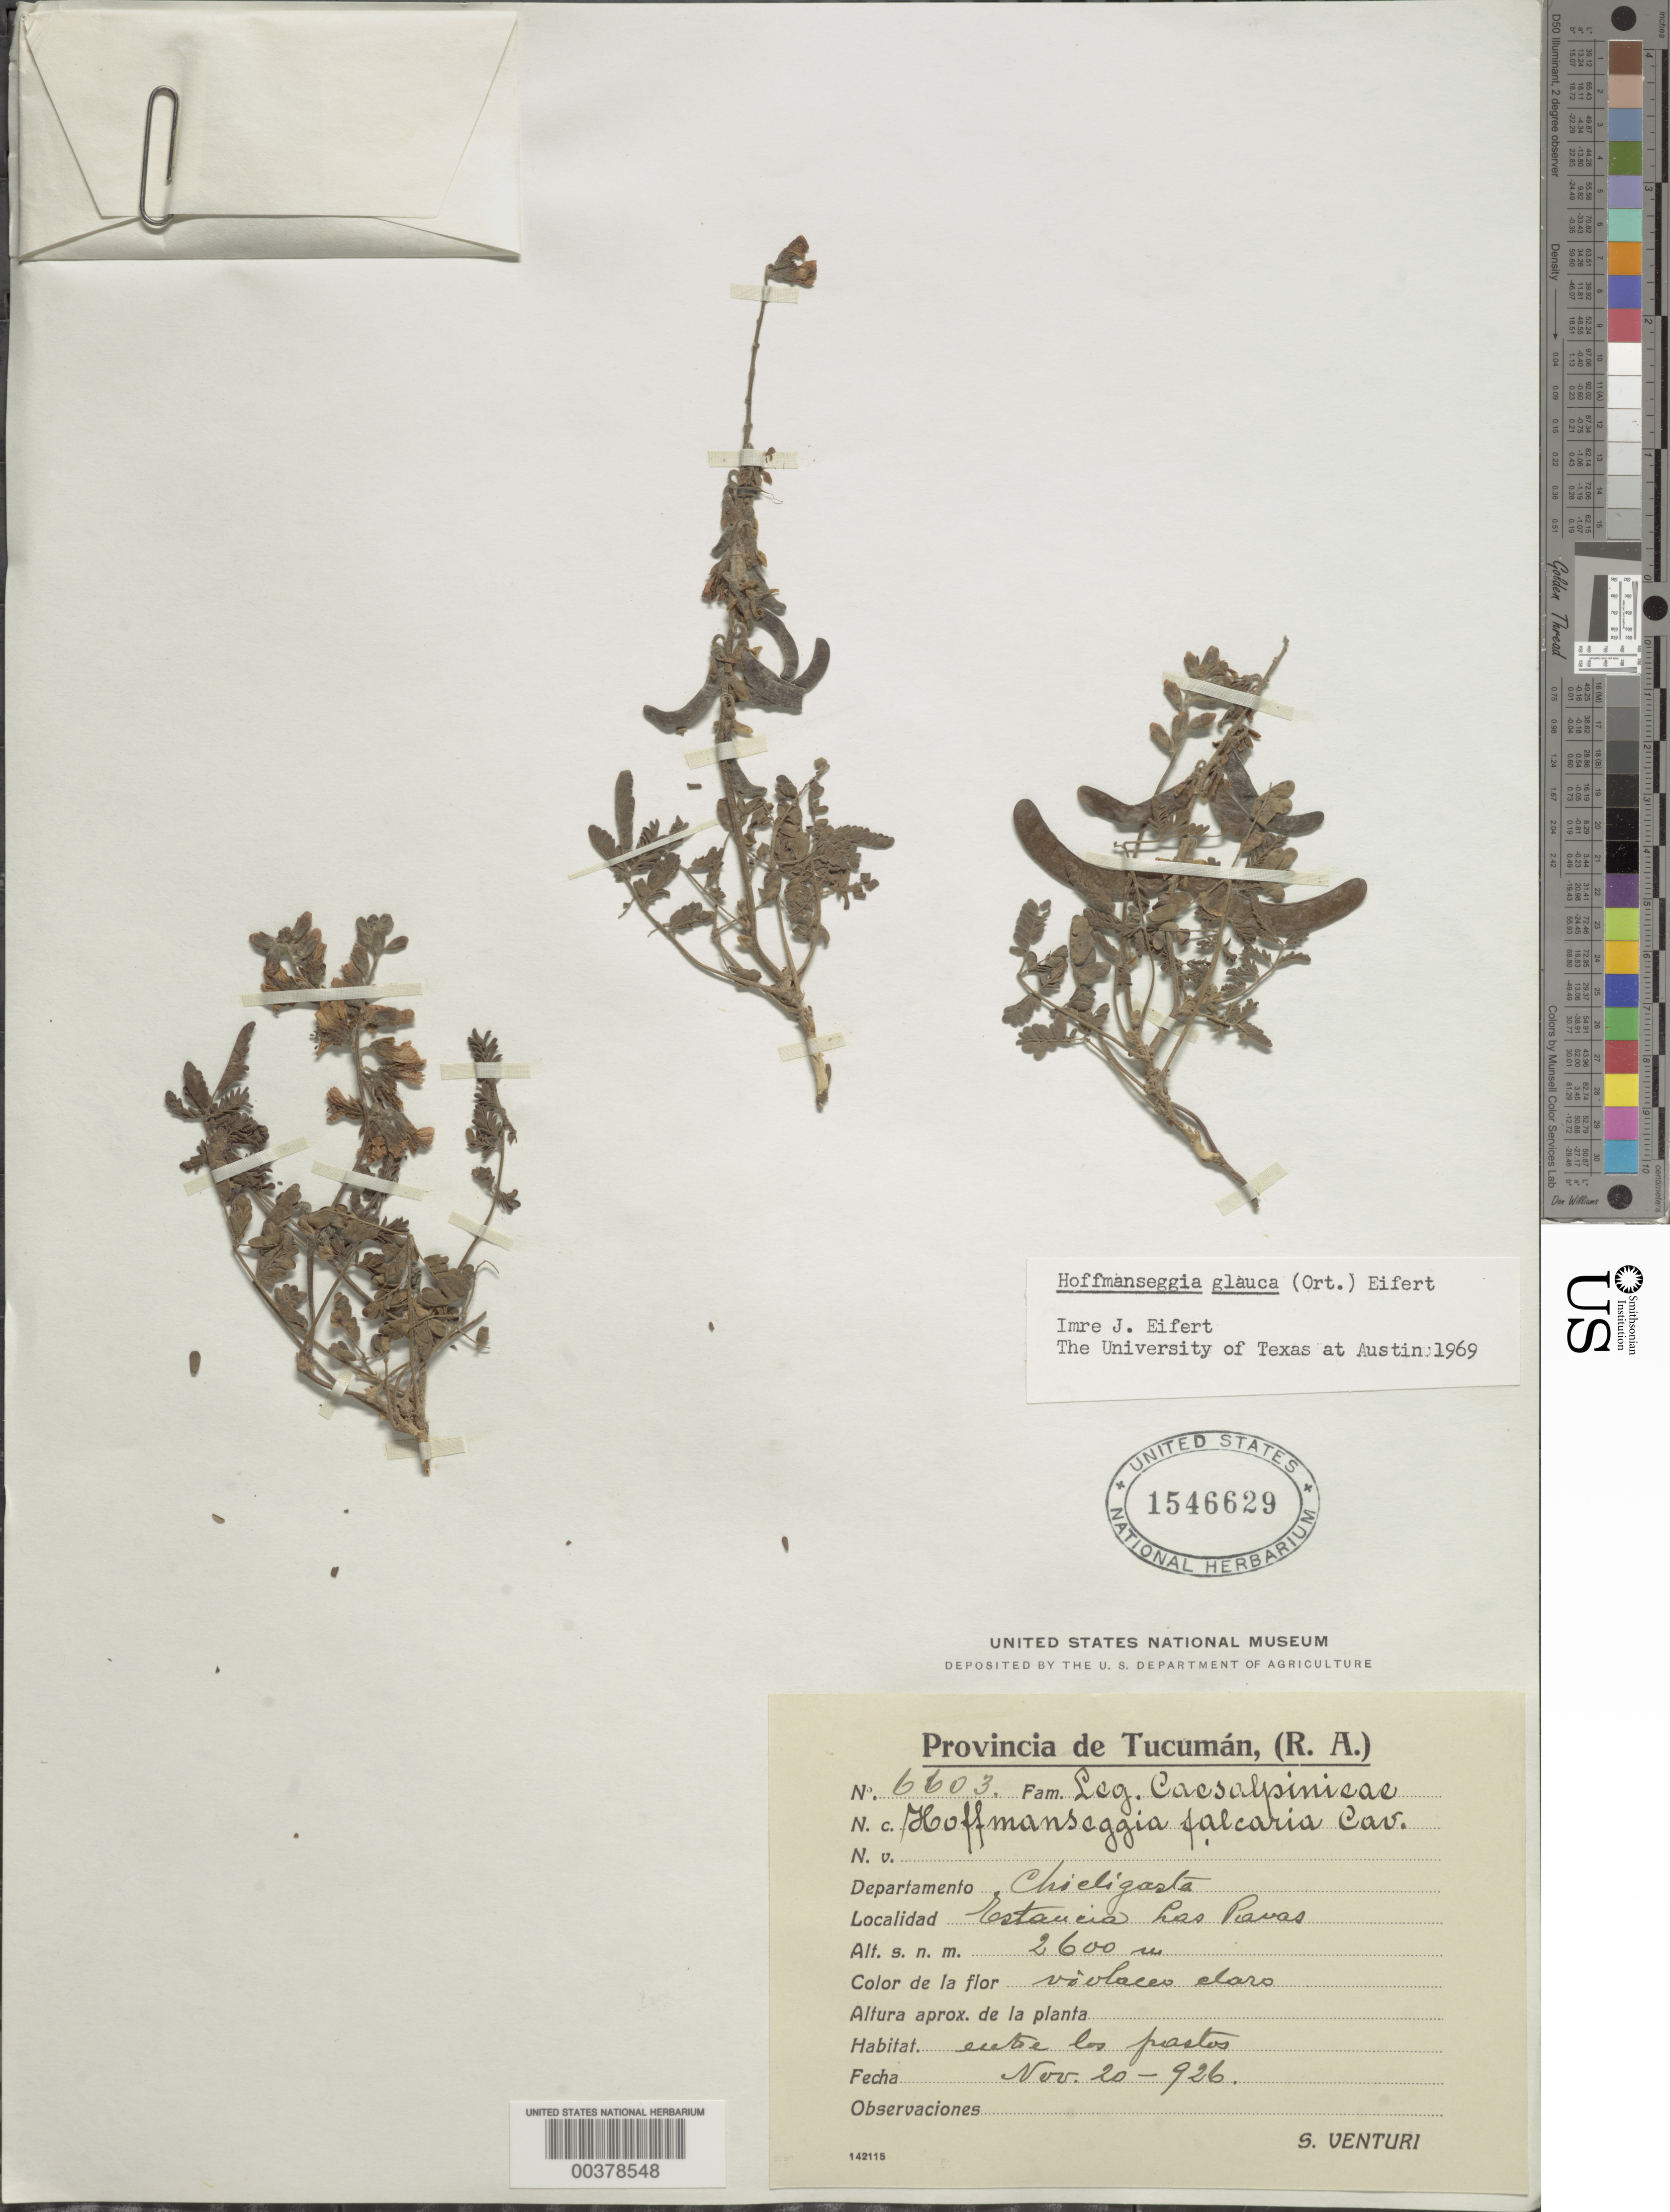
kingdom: Plantae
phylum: Tracheophyta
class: Magnoliopsida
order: Fabales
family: Fabaceae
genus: Hoffmannseggia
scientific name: Hoffmannseggia glauca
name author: (Ortega) Eifert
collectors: S. Venturi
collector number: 6603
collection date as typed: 20 Nov 1926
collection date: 1926-11-20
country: Argentina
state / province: Tucumán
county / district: Chicligasta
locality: Estancia la Pavas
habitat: Entre los pastos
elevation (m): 2600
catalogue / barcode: US 1546629